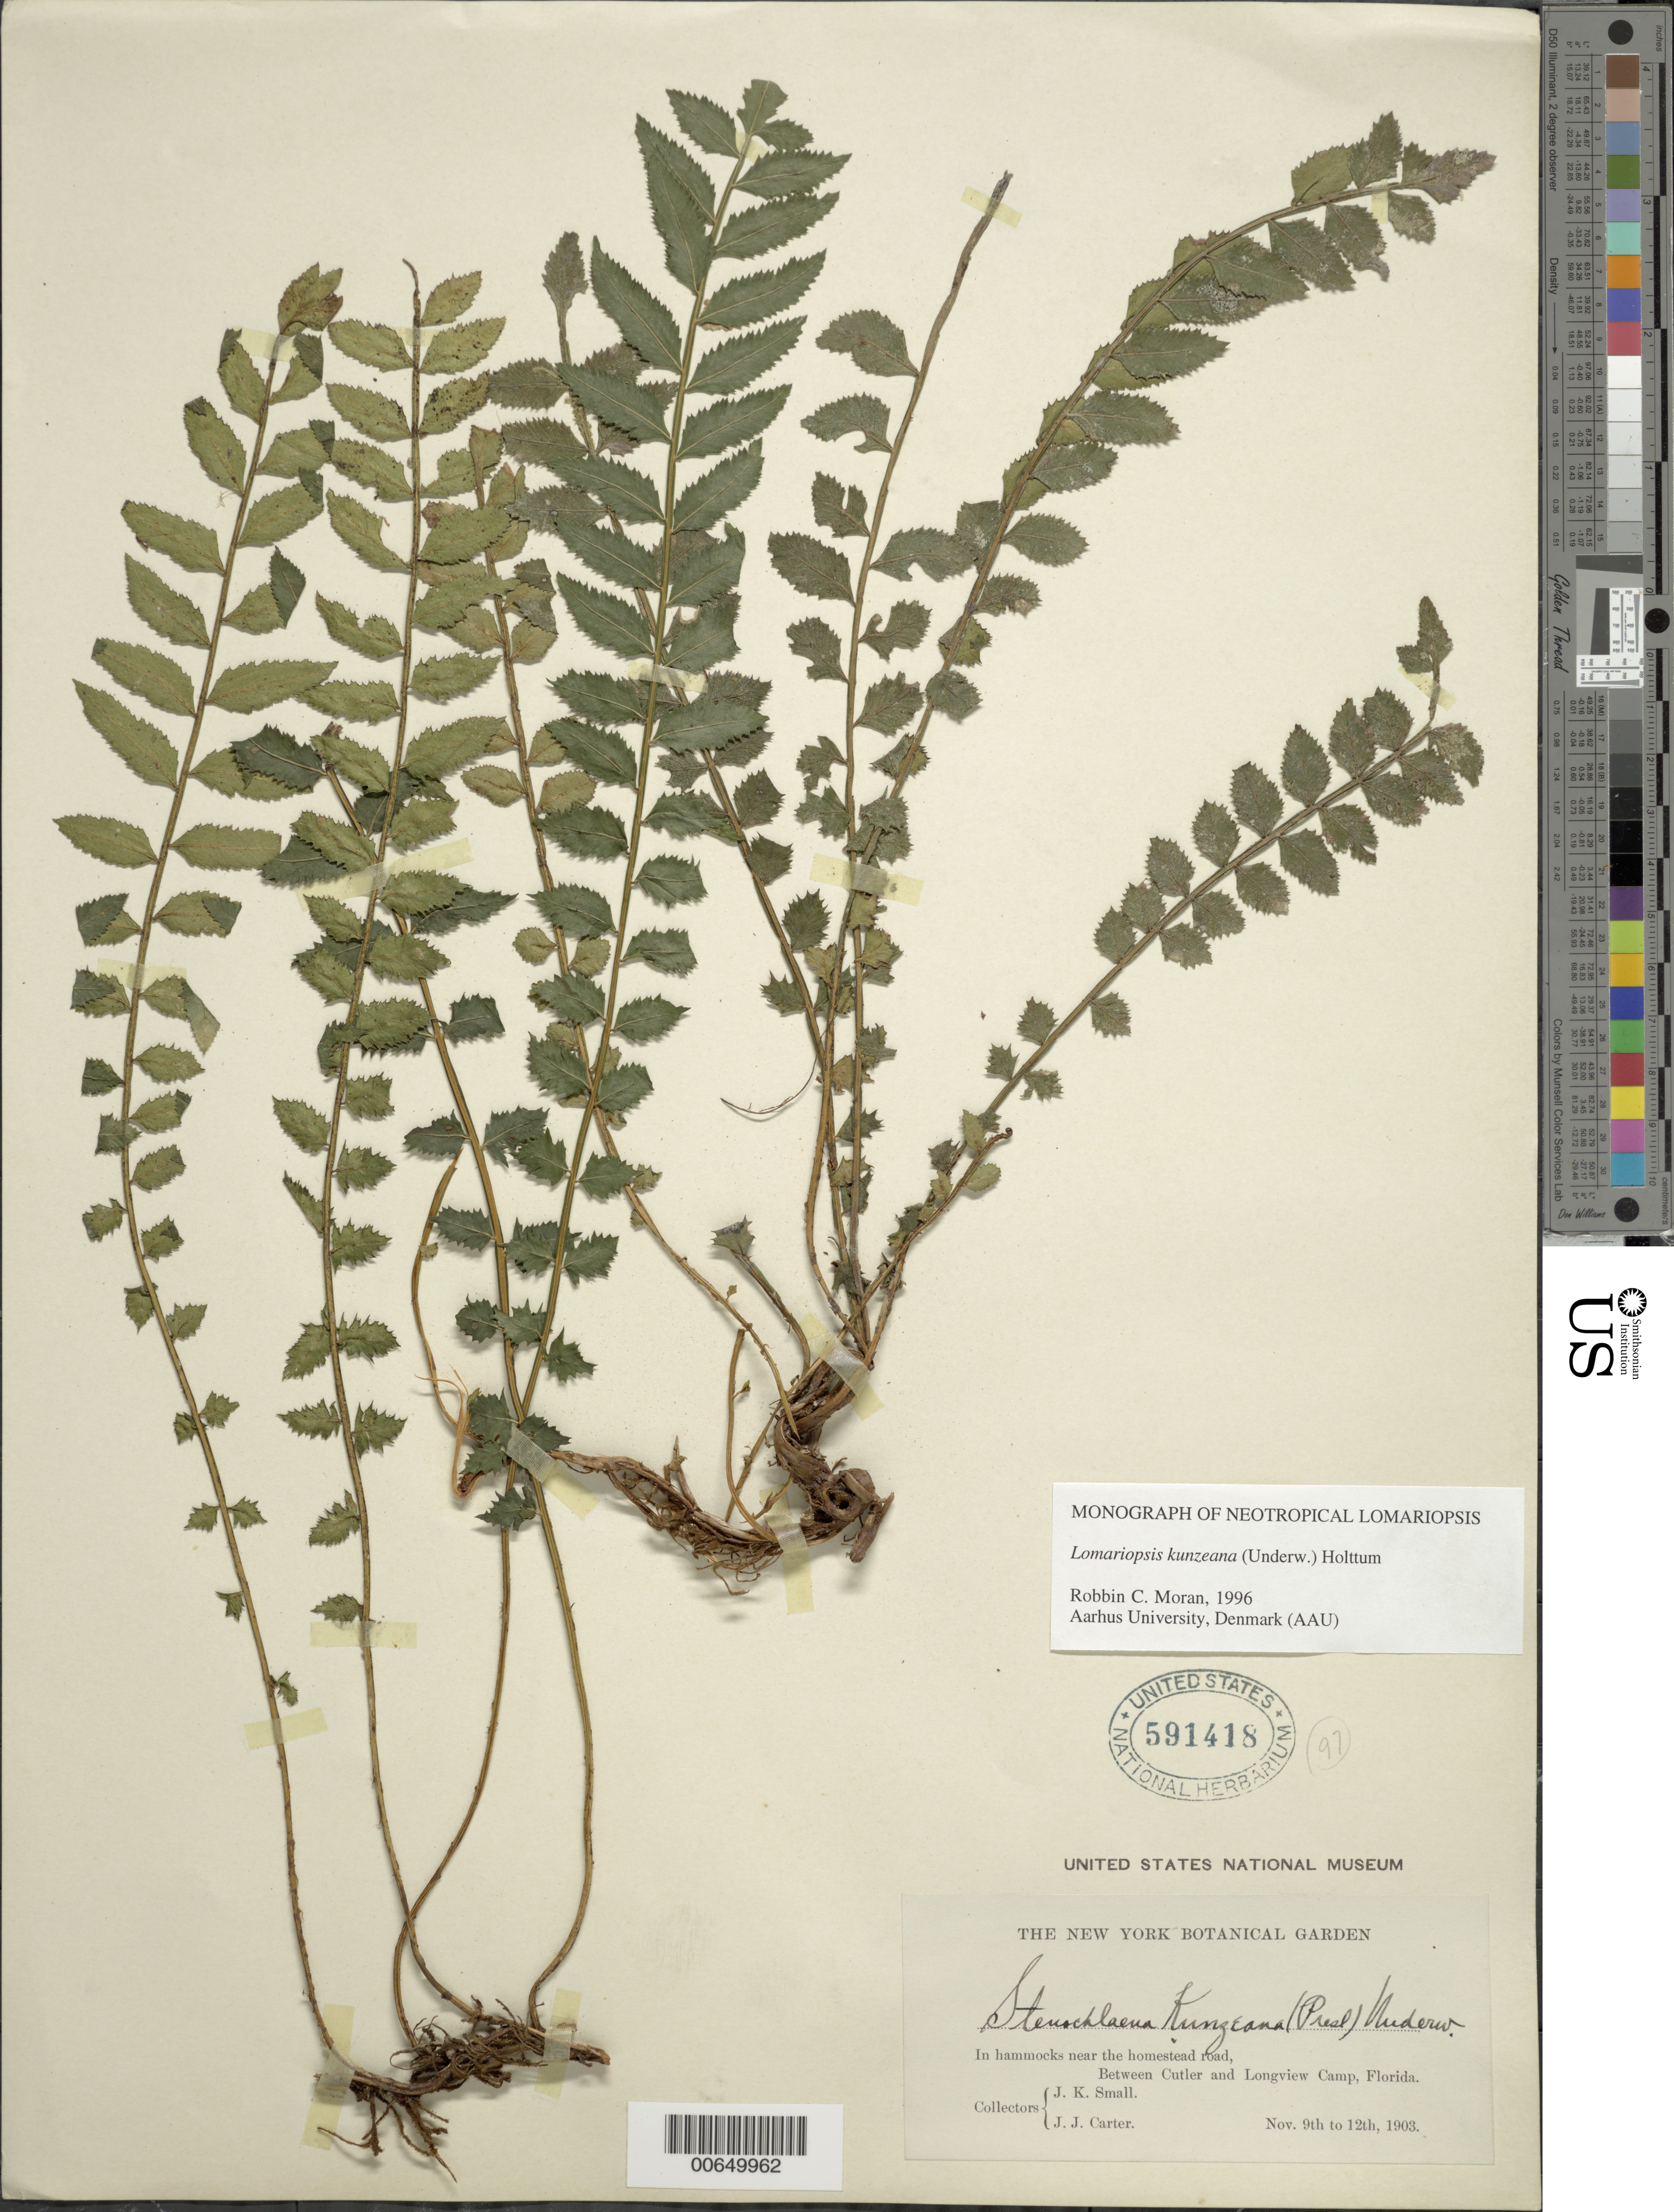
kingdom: Plantae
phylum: Tracheophyta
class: Polypodiopsida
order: Polypodiales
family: Lomariopsidaceae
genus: Lomariopsis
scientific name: Lomariopsis kunzeana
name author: (Underw.) Holttum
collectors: J. K. Small & J. J. Carter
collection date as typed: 09 Nov 1903 to 12 Nov 1903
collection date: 1903-11-09/1903-11-12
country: United States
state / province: Florida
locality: Near the Homestead Road, between Cutler and Longview Camp.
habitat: In hammocks.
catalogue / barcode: US 591418